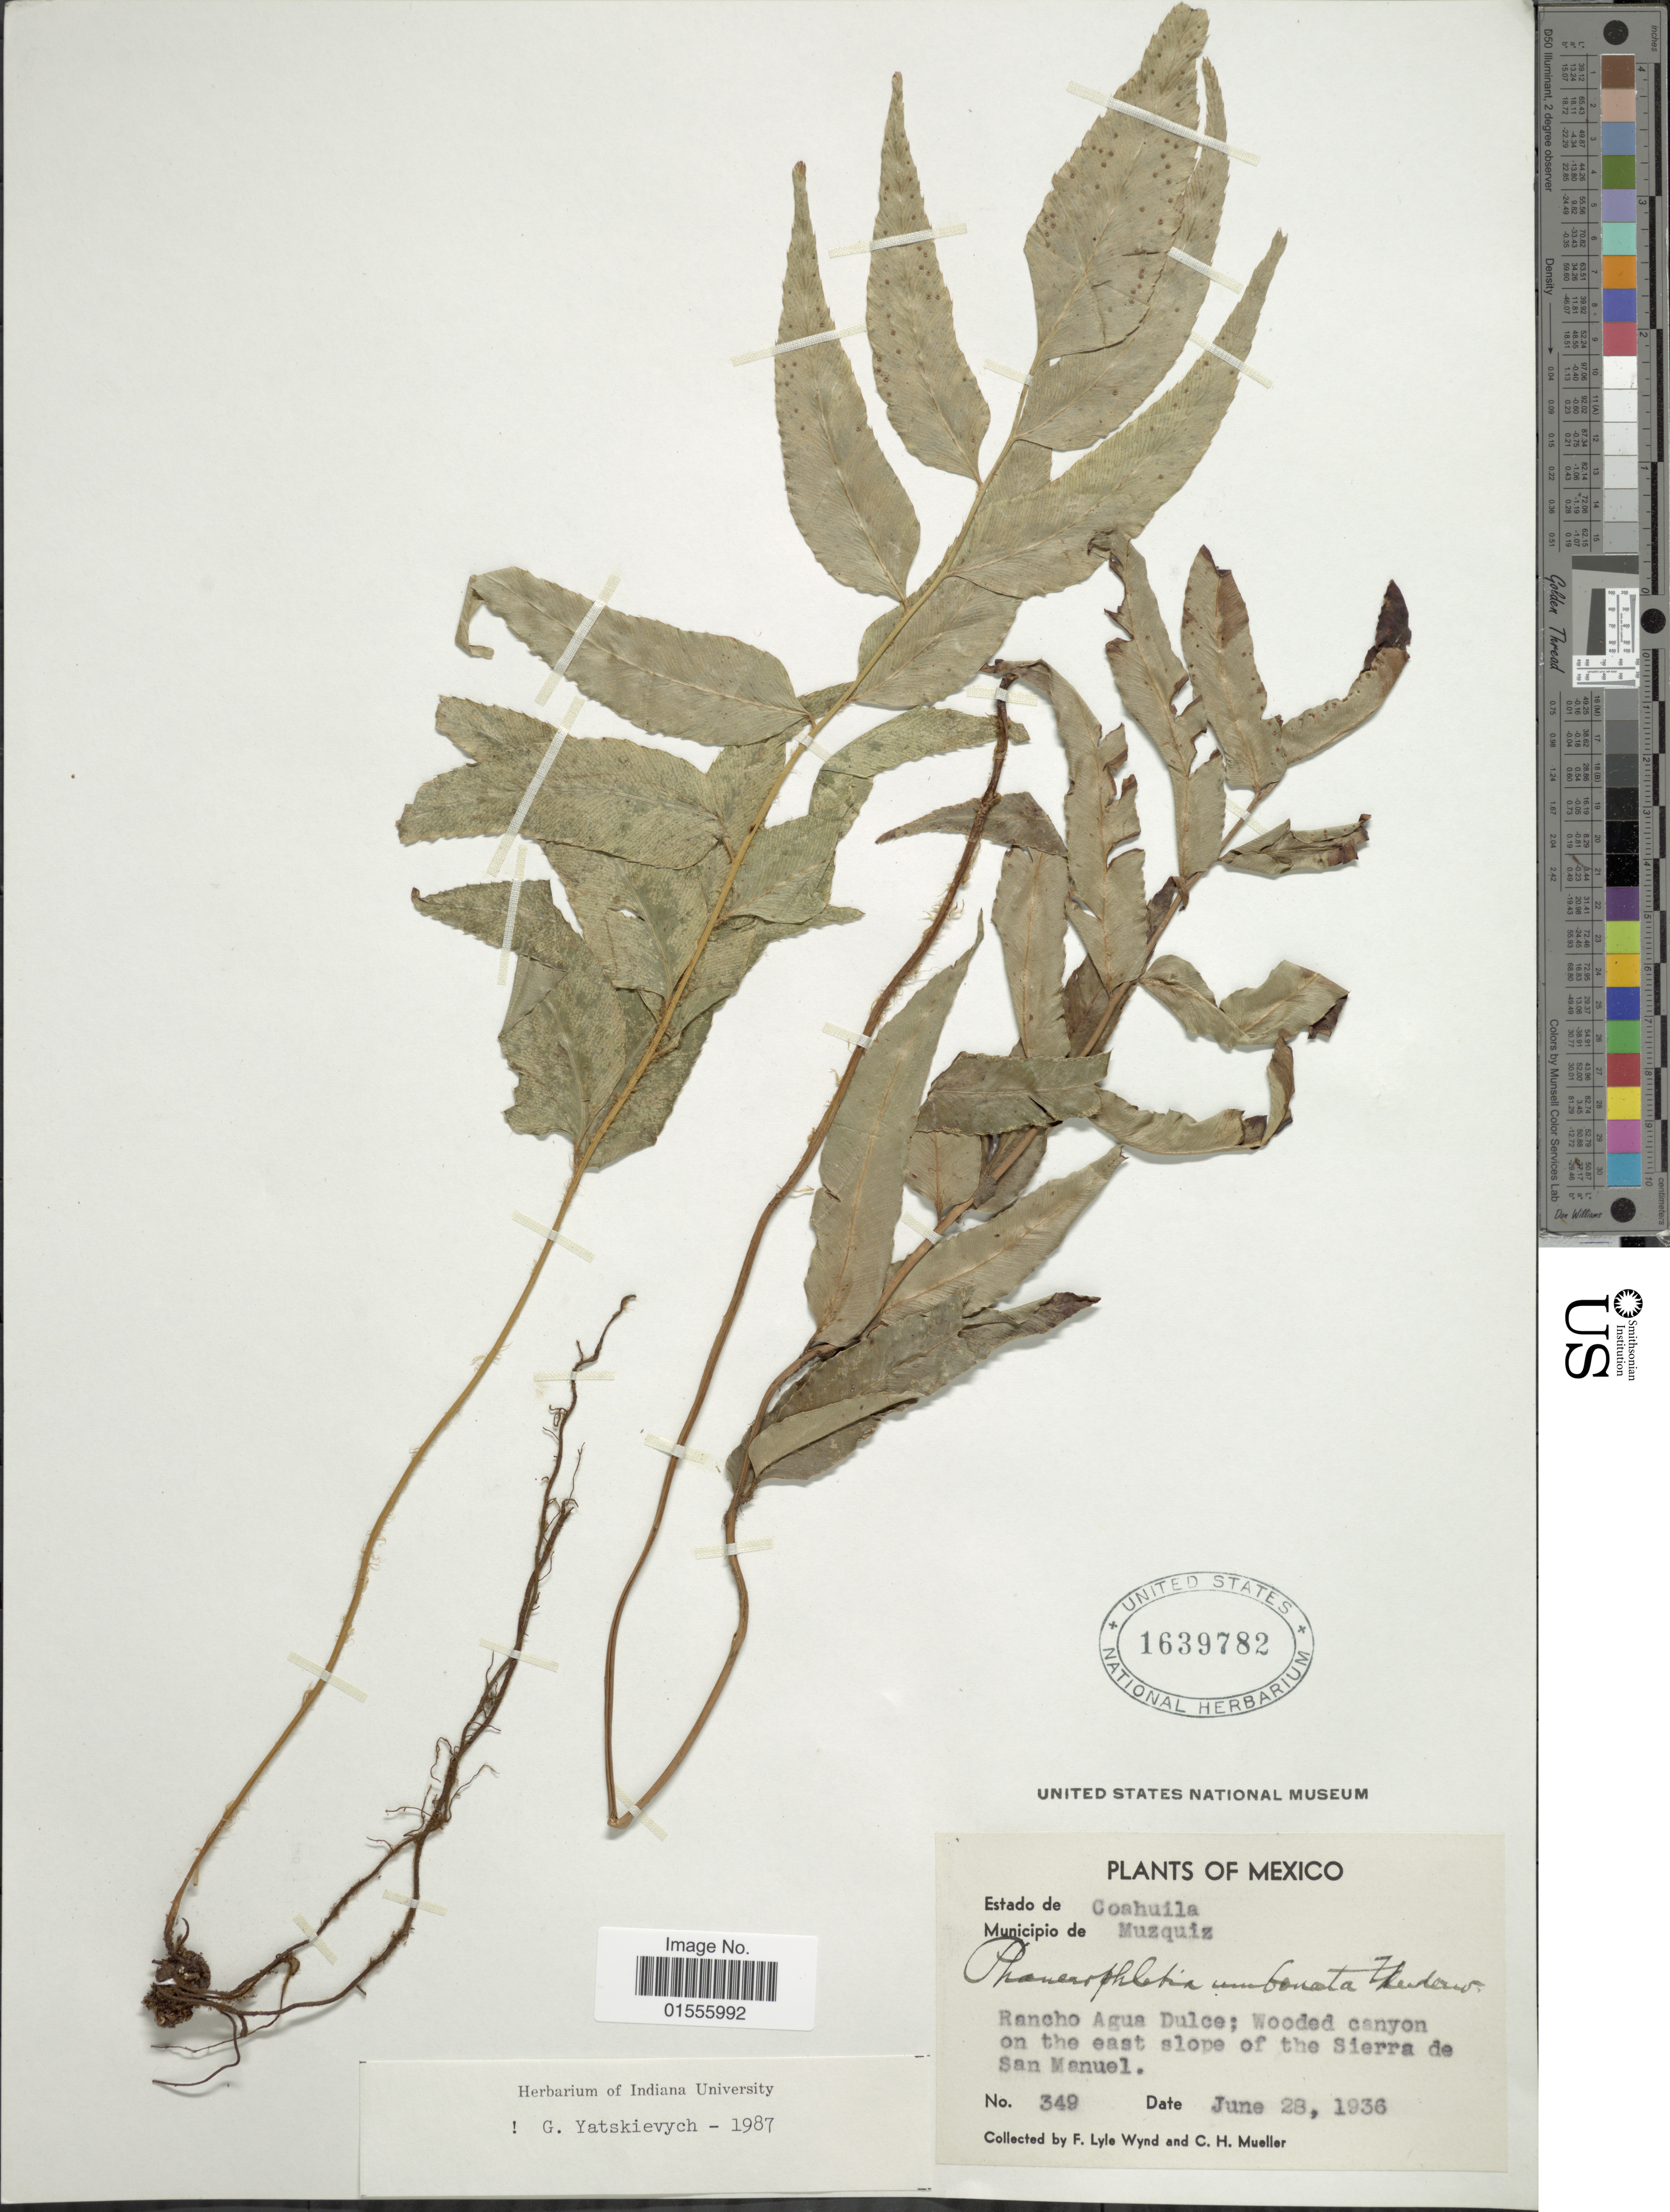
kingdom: Plantae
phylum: Tracheophyta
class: Polypodiopsida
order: Polypodiales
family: Dryopteridaceae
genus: Phanerophlebia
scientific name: Phanerophlebia umbonata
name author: Underw.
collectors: F. L. Wynd & C. H. Mueller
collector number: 349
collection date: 1936-06-28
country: Mexico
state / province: Coahuila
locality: Municipio de Muzquiz, Rancho Agua Dulce; Wooded canyon on the east slope of the Sierra de San Manuel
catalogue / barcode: US 1639782